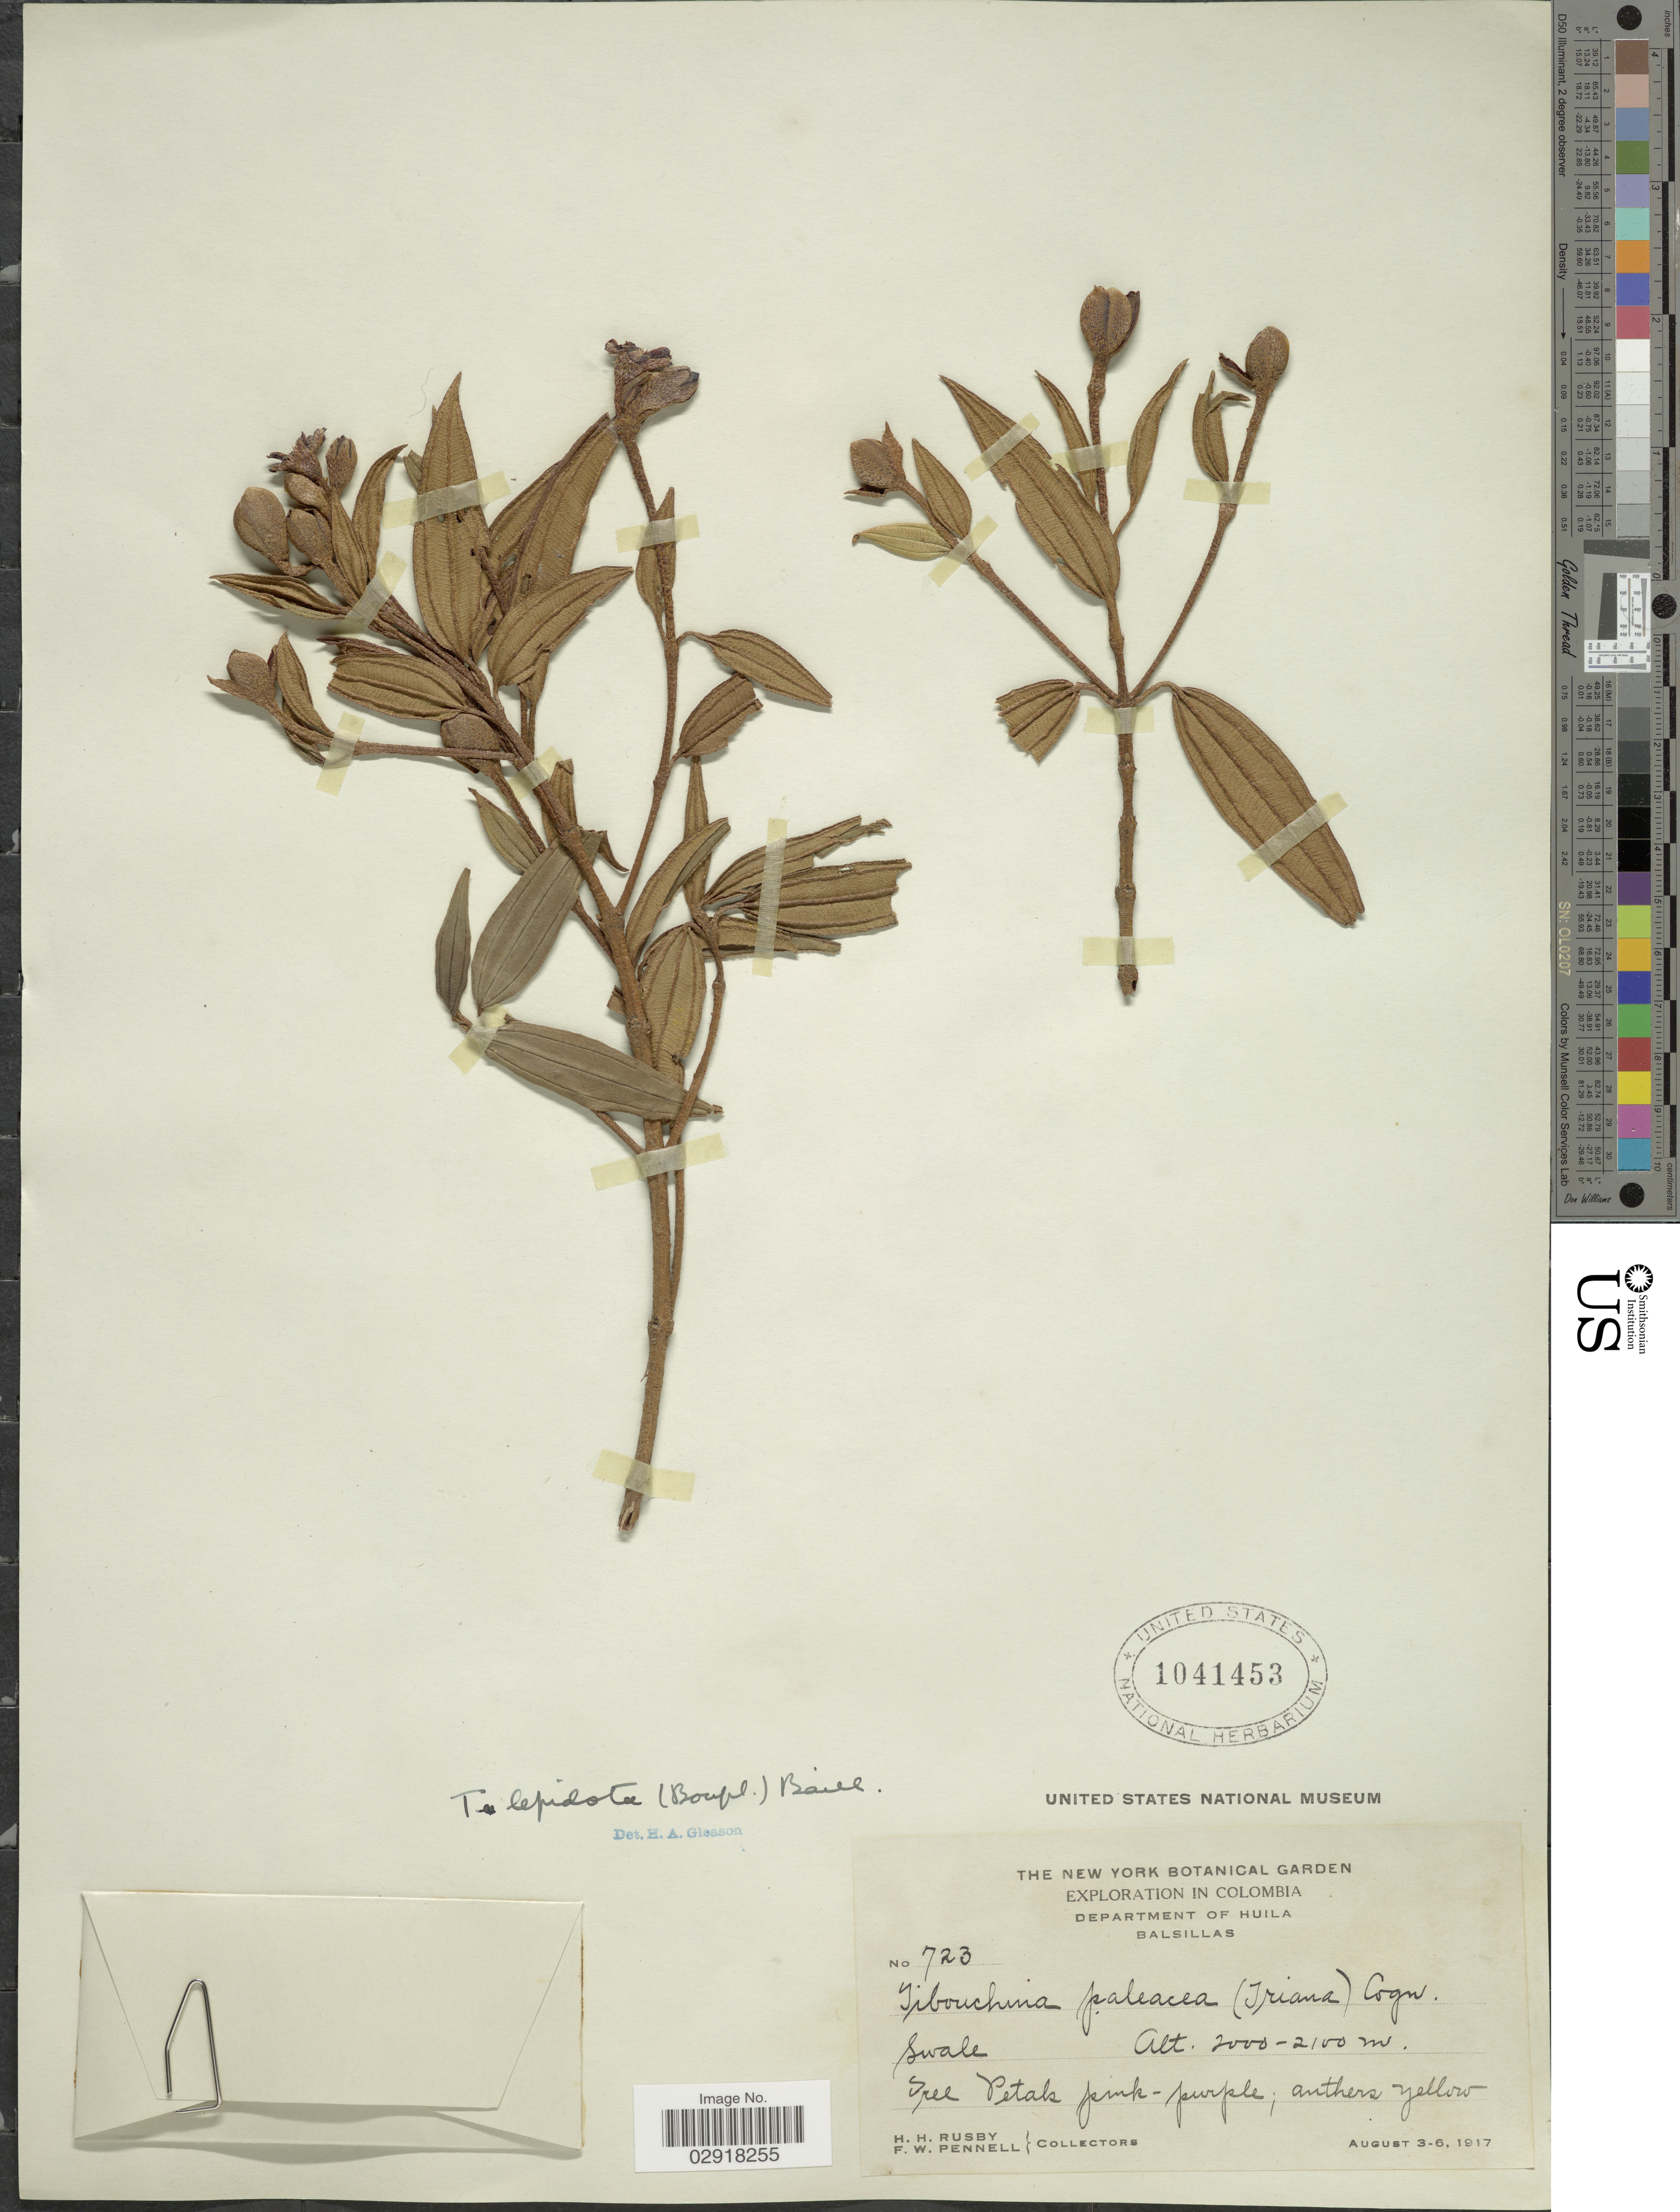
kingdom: Plantae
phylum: Tracheophyta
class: Magnoliopsida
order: Myrtales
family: Melastomataceae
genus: Andesanthus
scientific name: Andesanthus lepidotus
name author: (Humb. & Bonpl.) P.J.F. Guim. & Michelang.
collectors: H. H. Rusby & F. W. Pennell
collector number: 723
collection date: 1914-08-03/1917-08-06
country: Colombia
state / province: Huila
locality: Department of Huila. Balsillas.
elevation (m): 2000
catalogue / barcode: US 1041453